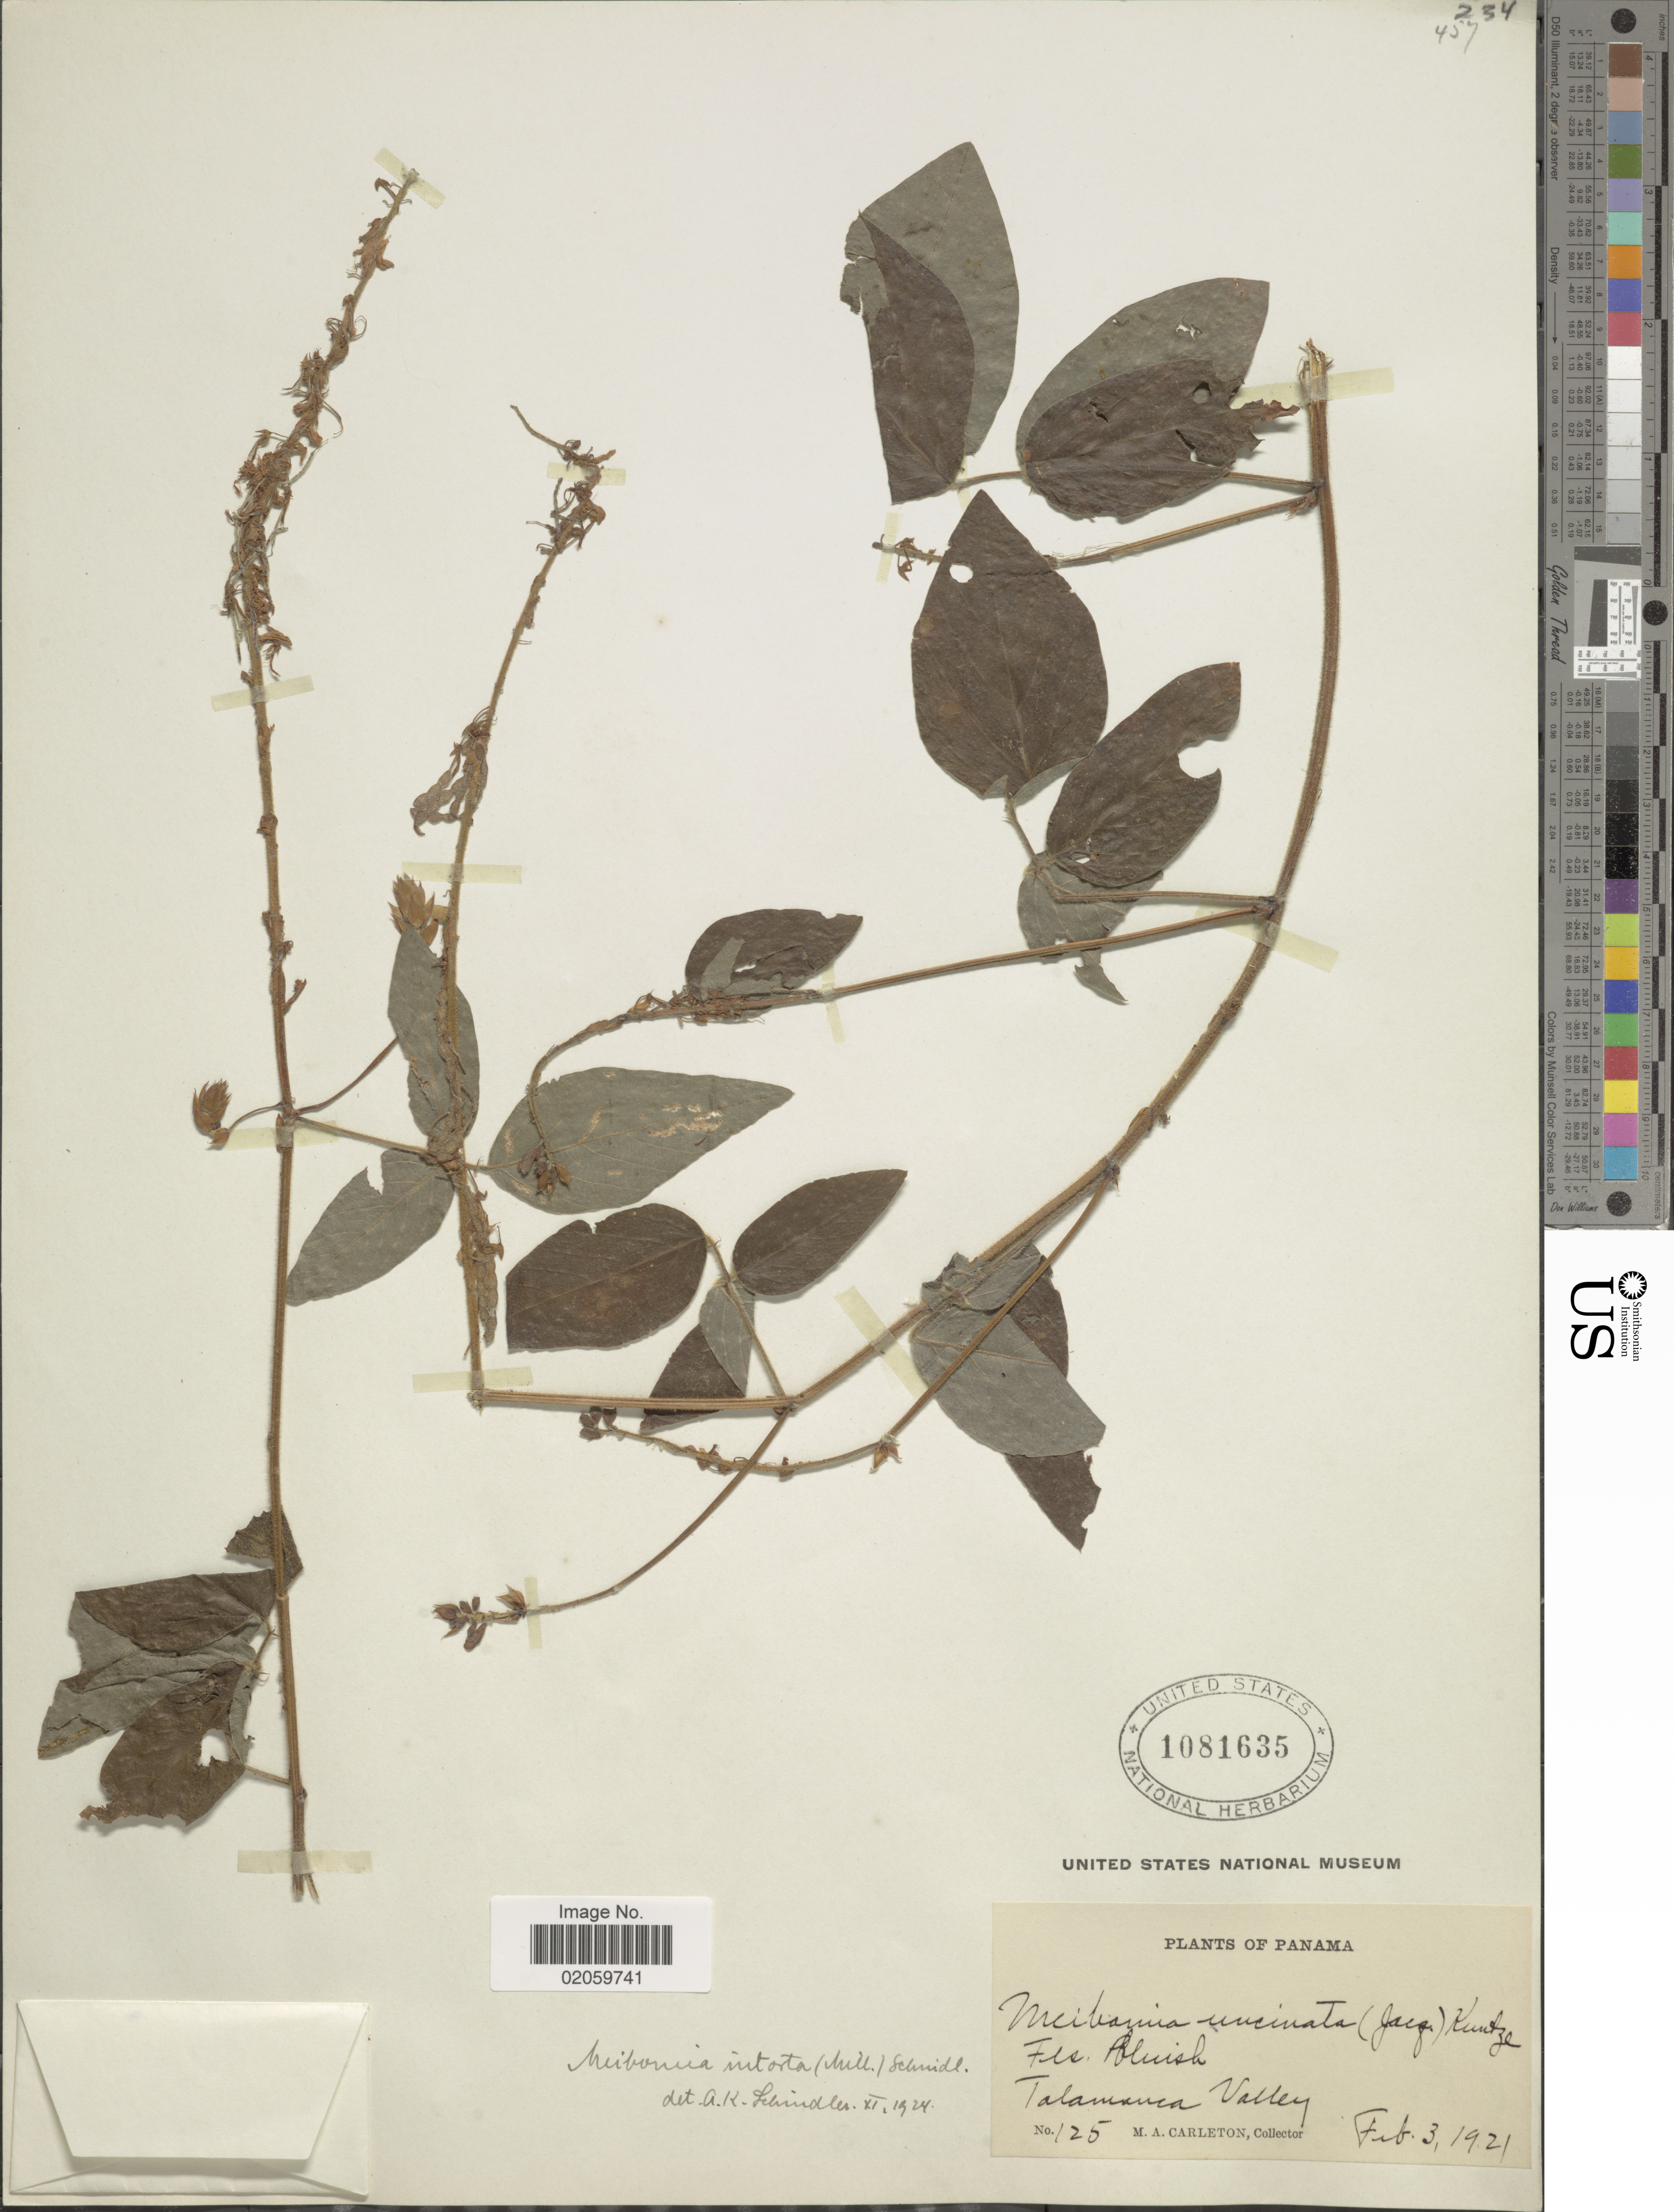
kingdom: Plantae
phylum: Tracheophyta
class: Magnoliopsida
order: Fabales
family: Fabaceae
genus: Desmodium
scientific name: Desmodium intortum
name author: (Mill.) Urb.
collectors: M. A. Carleton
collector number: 125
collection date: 1921-02-03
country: Panama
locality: Talamanea Valley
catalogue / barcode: US 1081635